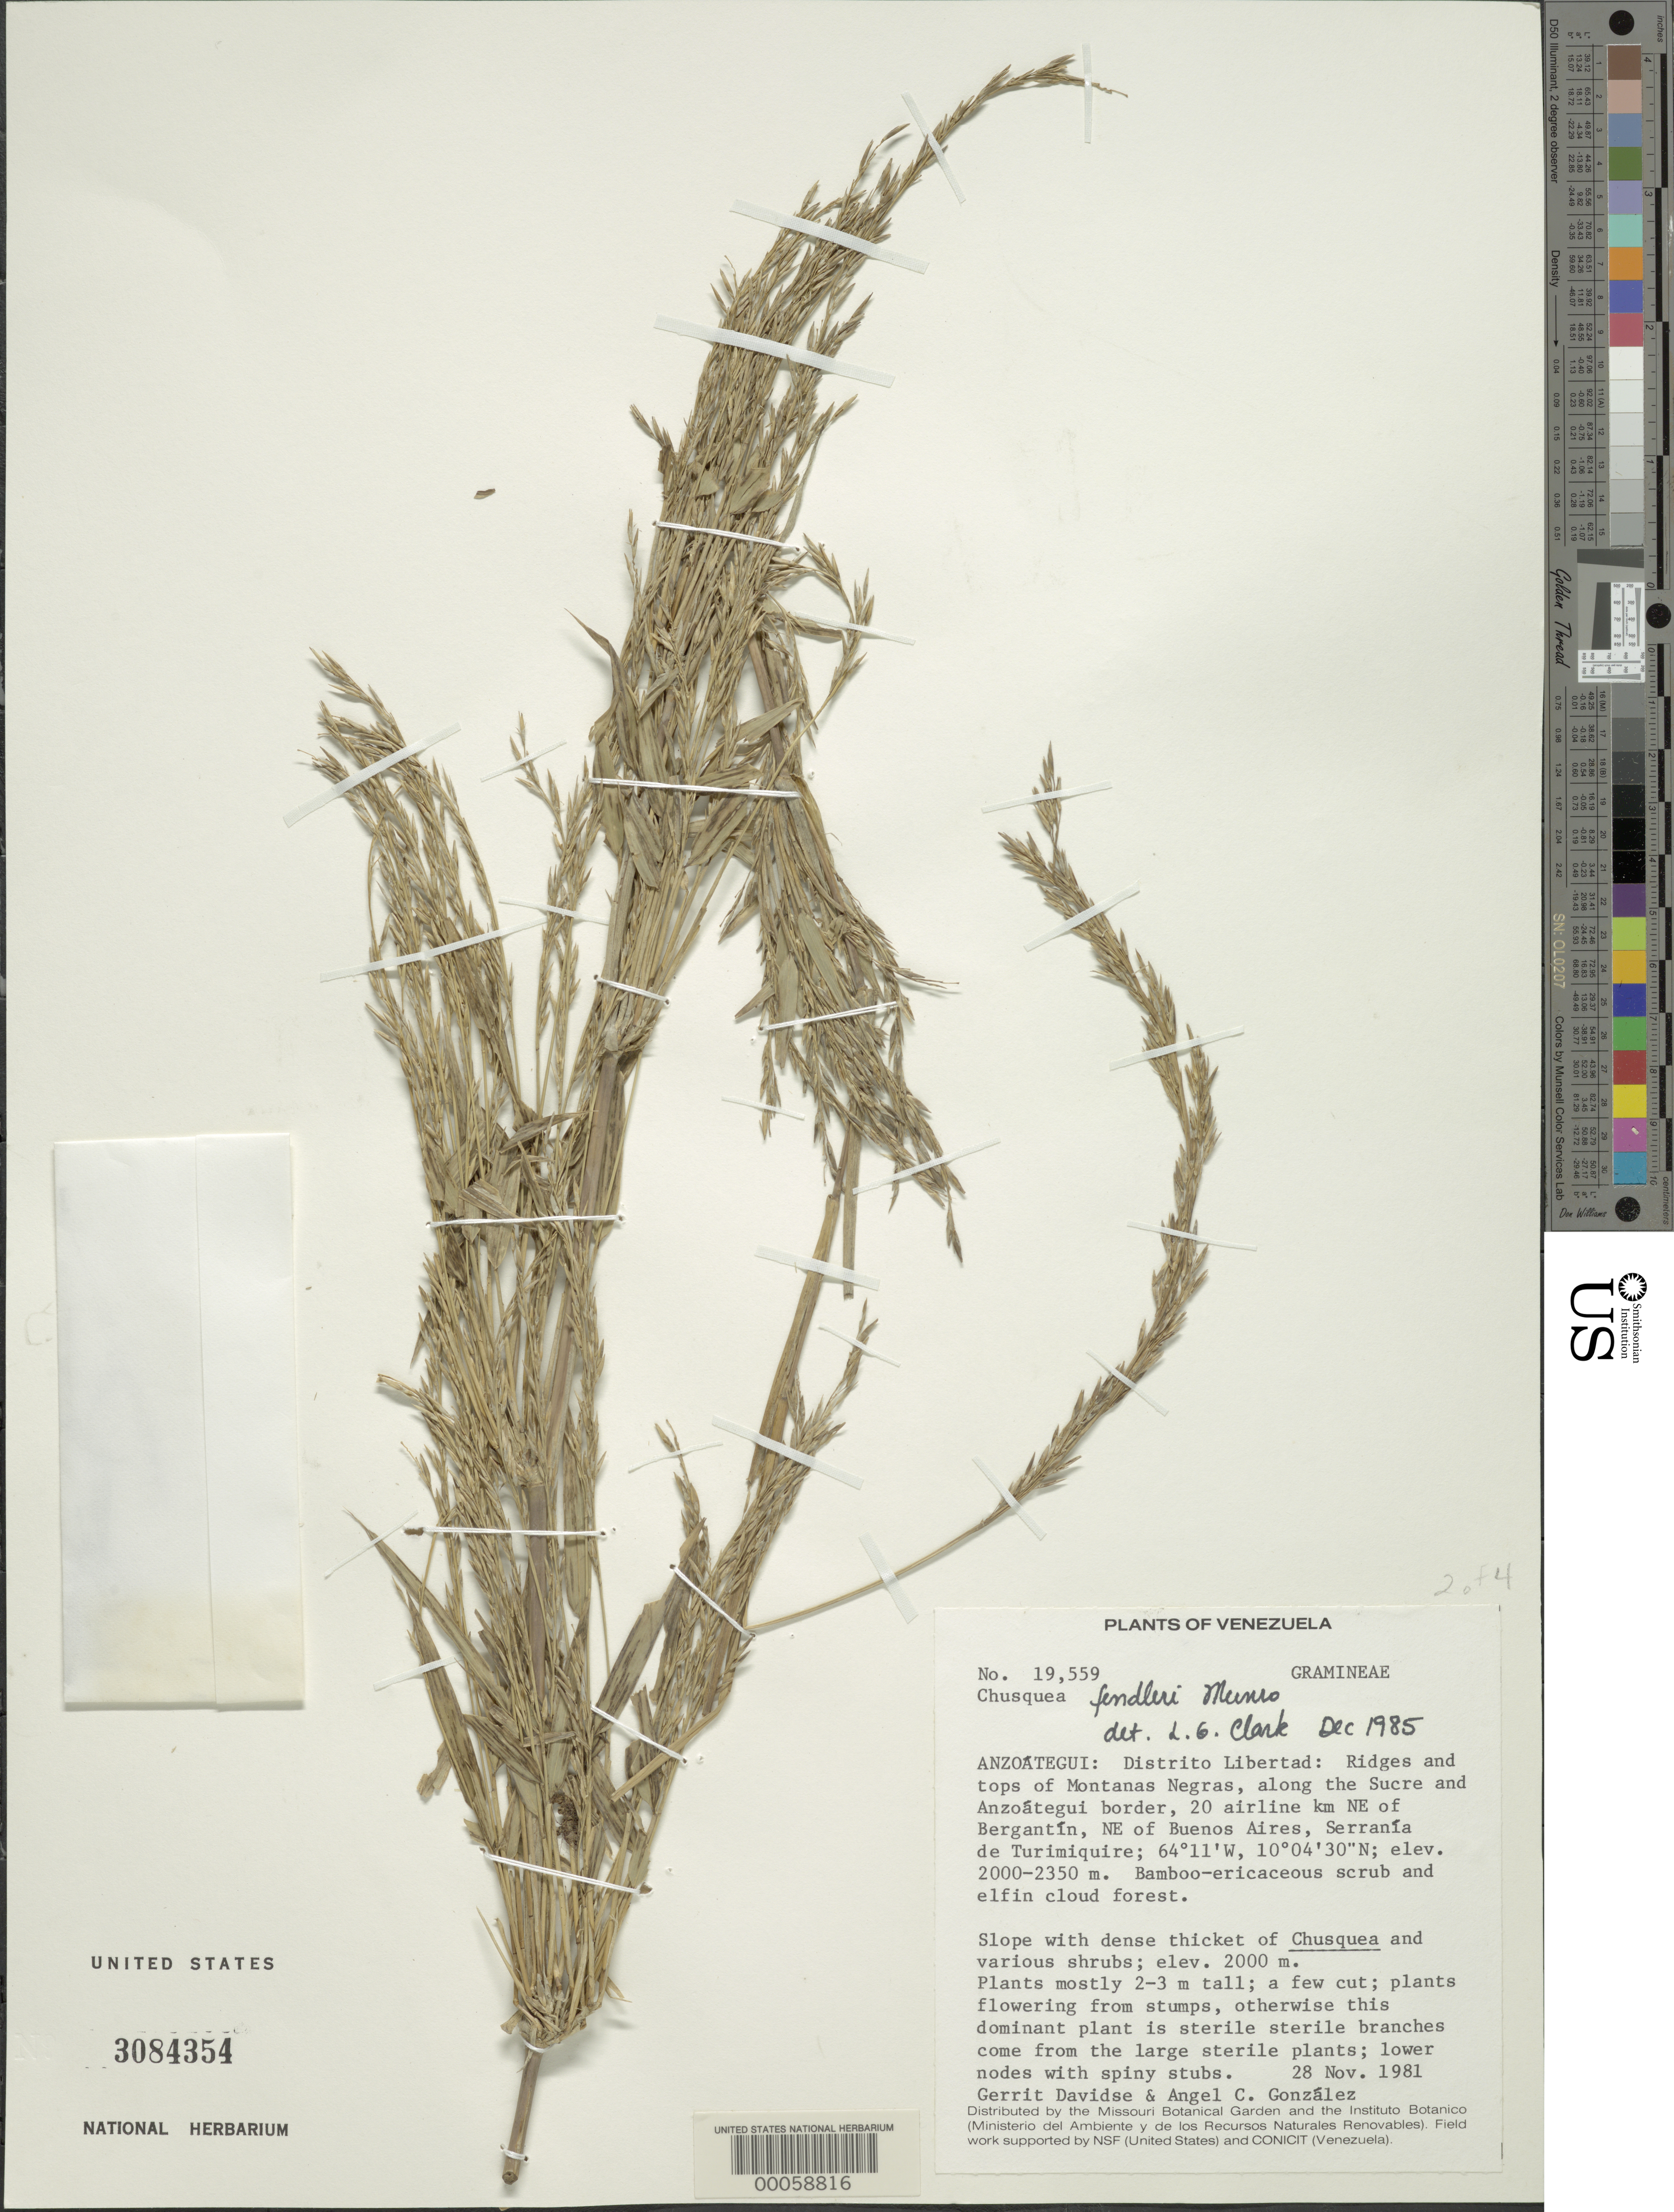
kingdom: Plantae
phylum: Tracheophyta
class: Liliopsida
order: Poales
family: Poaceae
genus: Chusquea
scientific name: Chusquea fendleri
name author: Munro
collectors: G. Davidse & A. C. González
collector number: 19.559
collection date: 1981-11-28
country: Venezuela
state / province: Anzoátegui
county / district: Libertad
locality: ridges and tops of Montanas Negras, along the Sucre and Anzoátegui border, NE of Buenos Aires, Serranía de Turimiquire.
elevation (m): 2000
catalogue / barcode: US 3084354